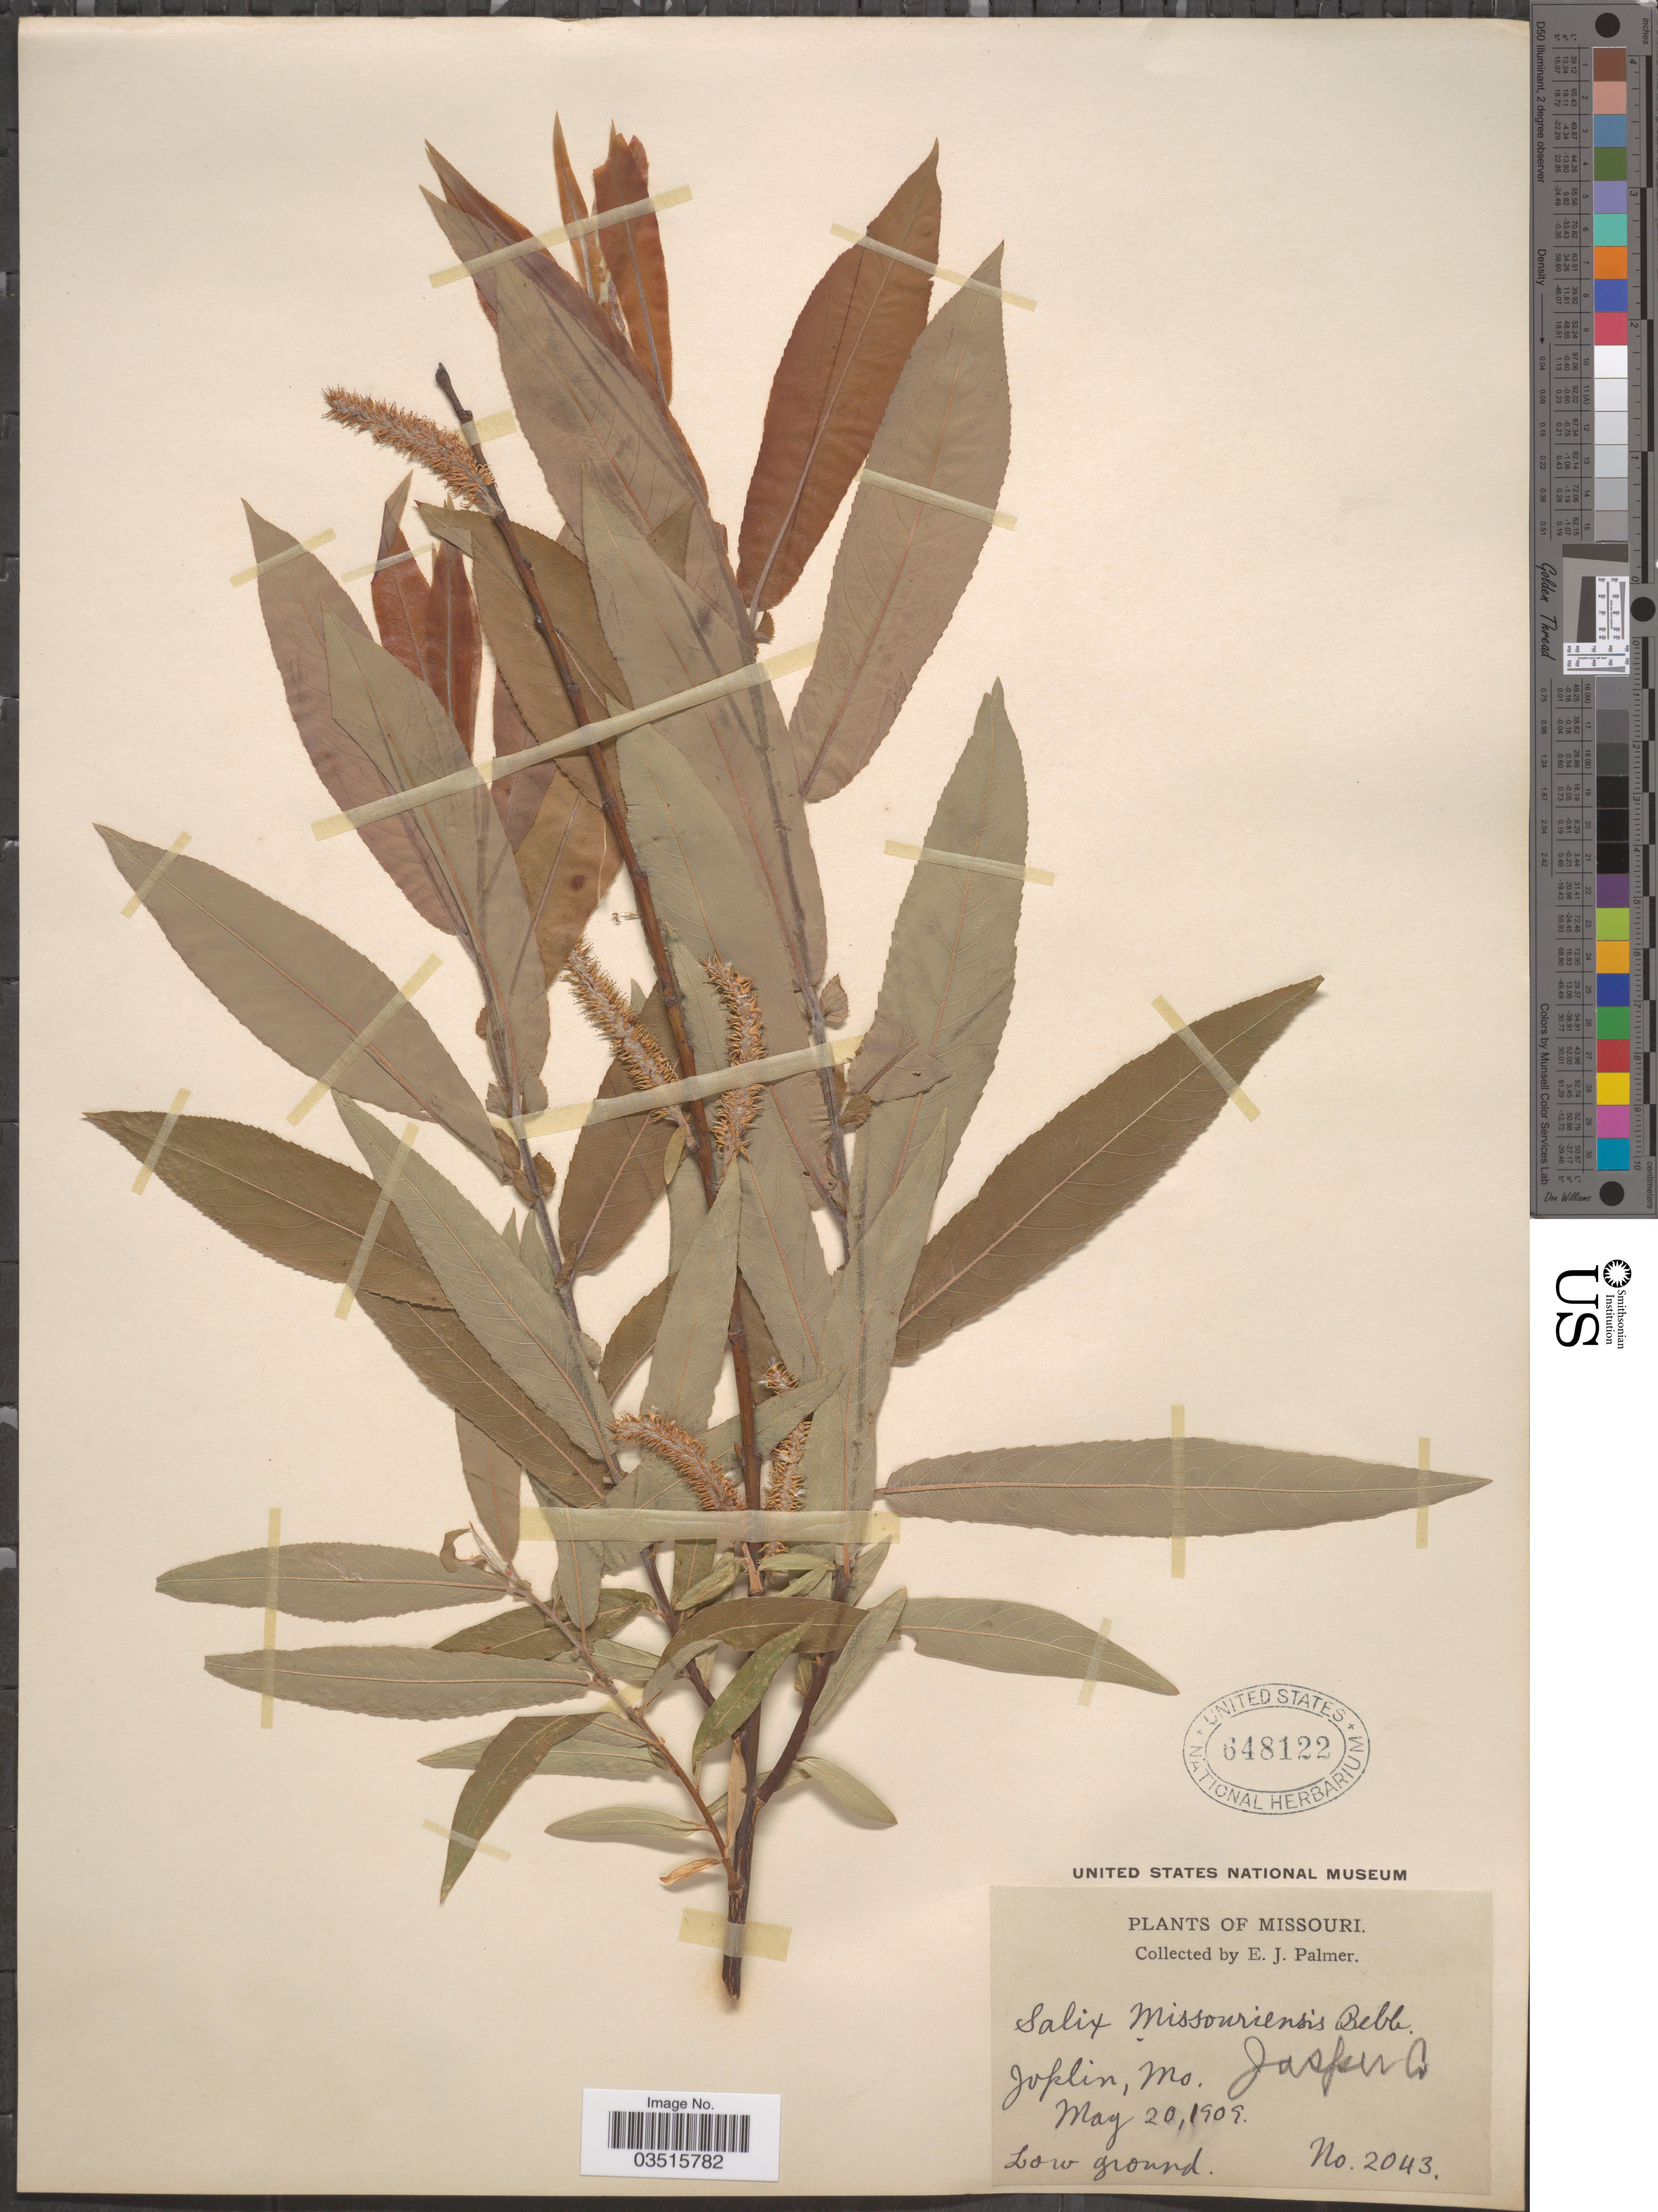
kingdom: Plantae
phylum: Tracheophyta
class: Magnoliopsida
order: Malpighiales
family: Salicaceae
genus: Salix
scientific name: Salix missouriensis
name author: Bebb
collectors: E. J. Palmer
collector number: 2043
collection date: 1909-05-20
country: United States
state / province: Missouri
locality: Joplin. Jasper Co.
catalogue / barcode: US 648122